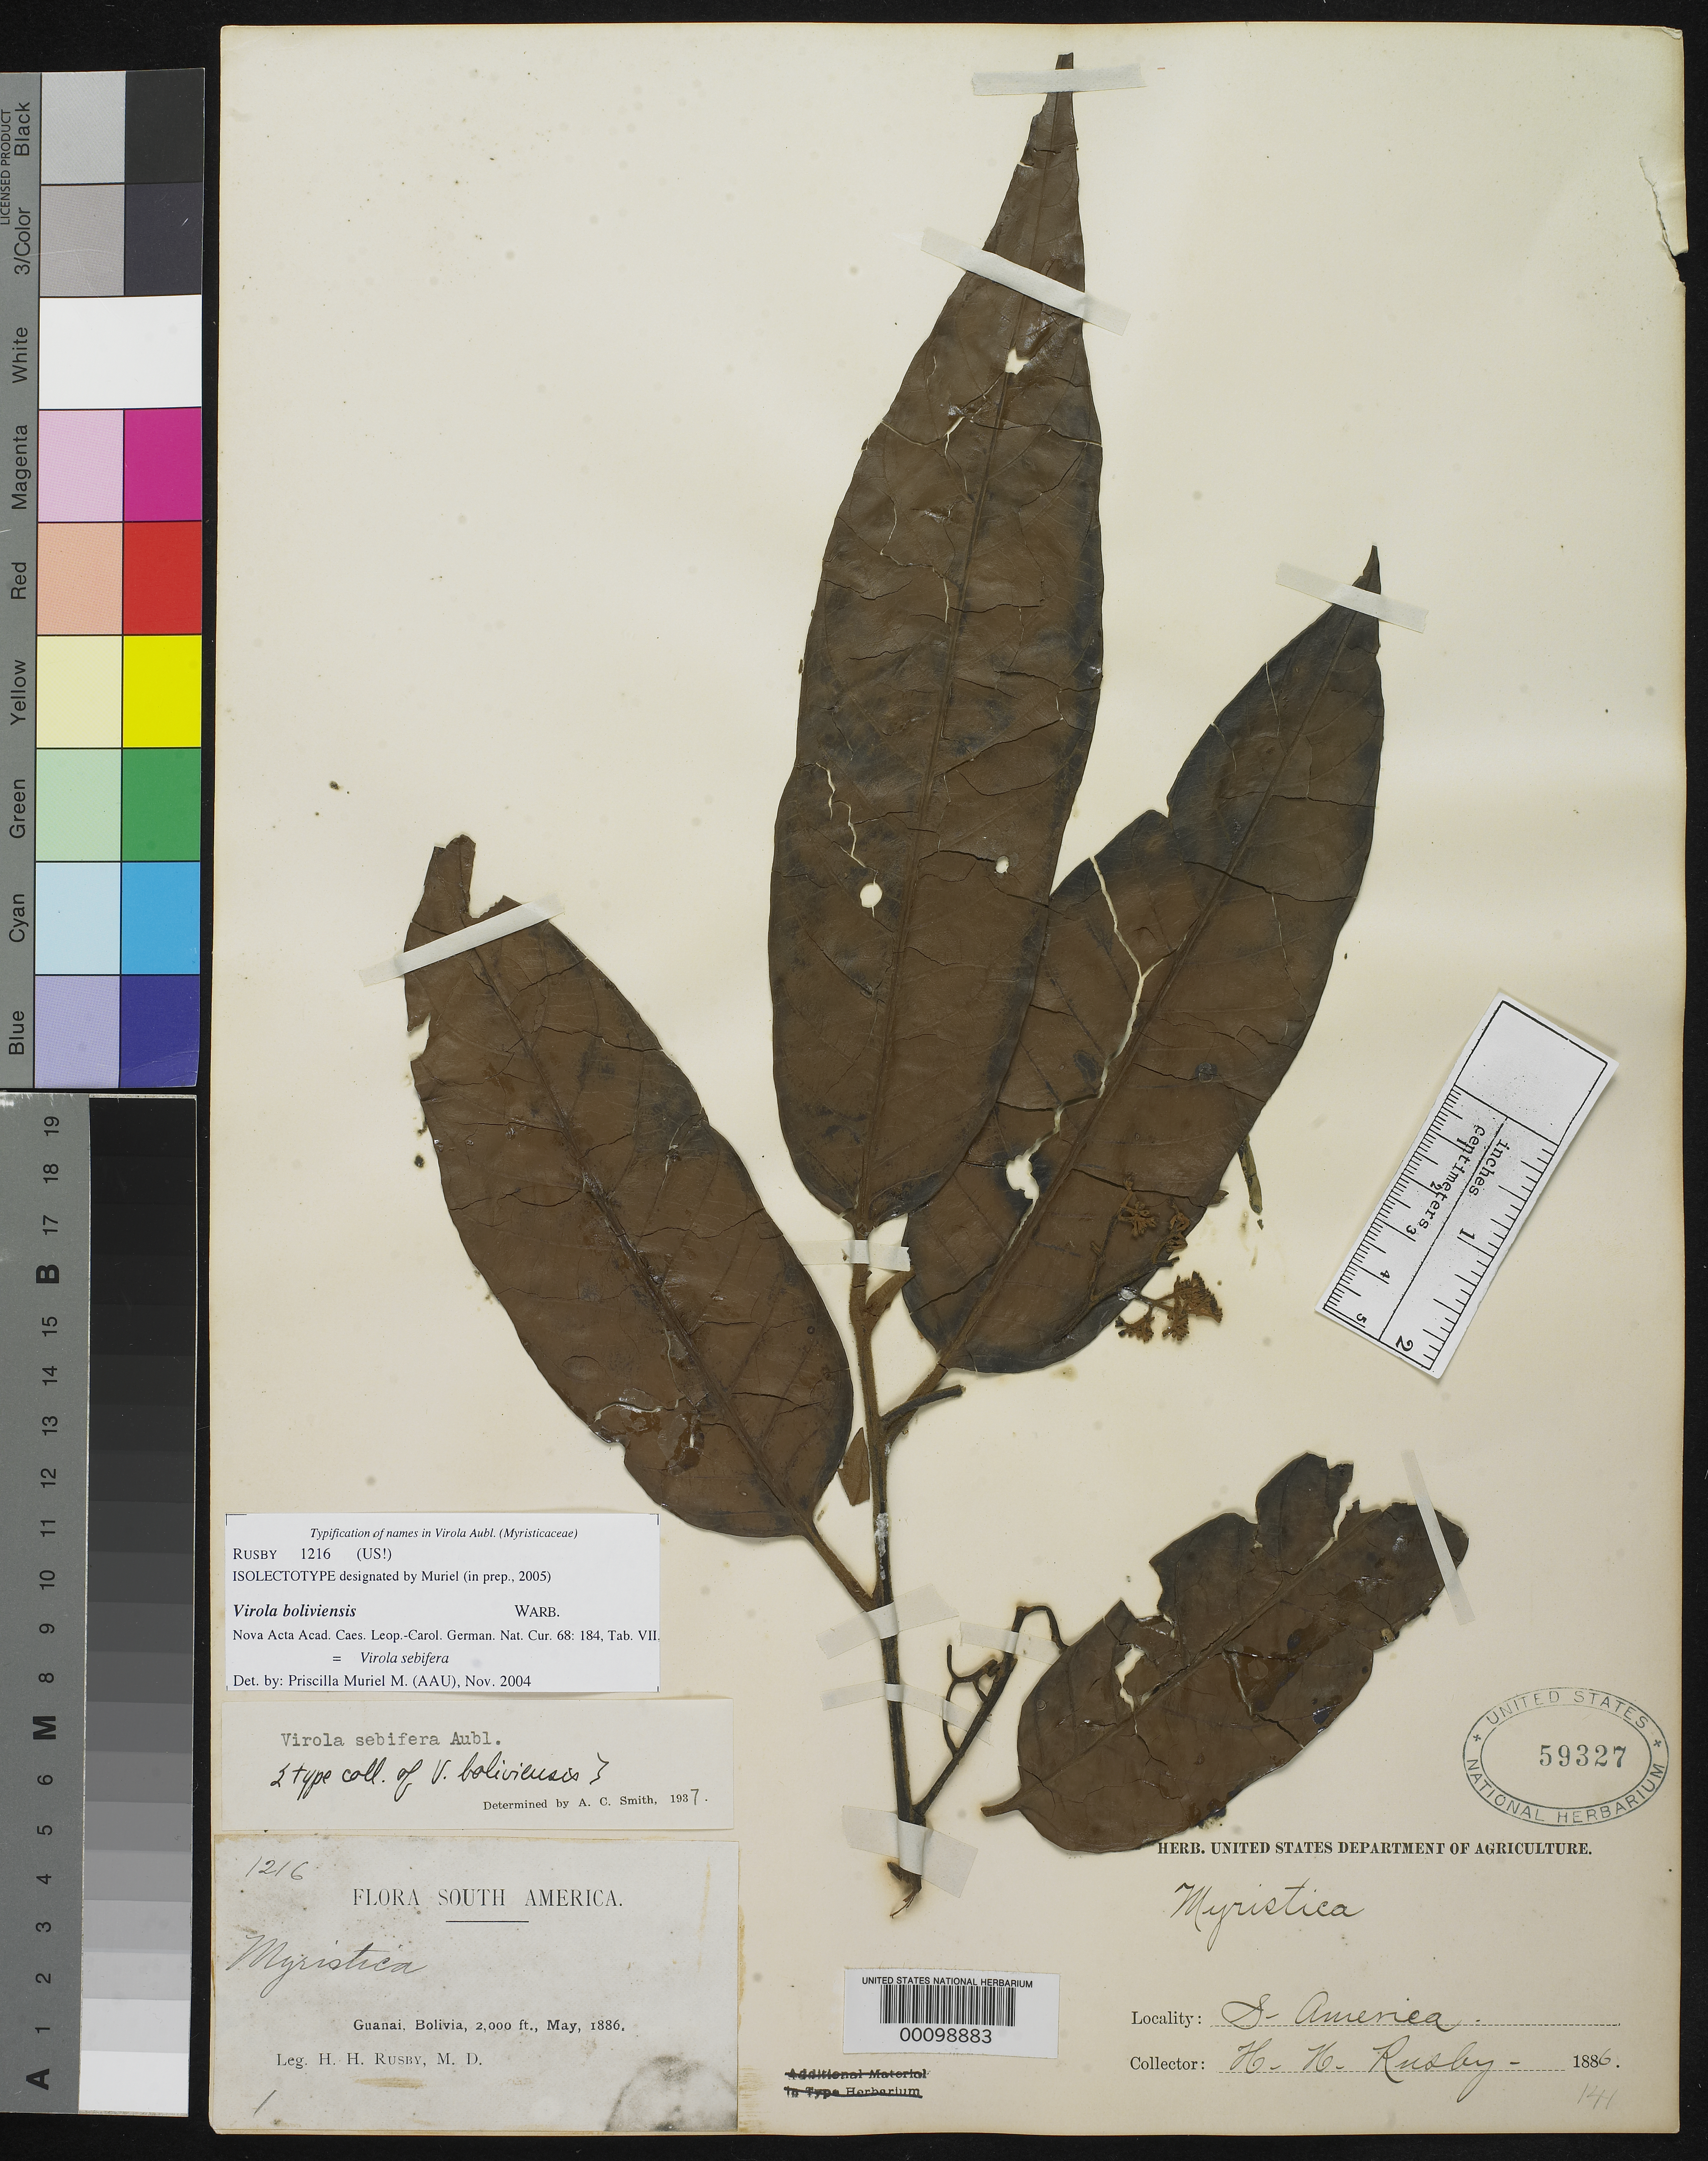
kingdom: Plantae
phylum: Tracheophyta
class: Magnoliopsida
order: Magnoliales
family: Myristicaceae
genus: Virola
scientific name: Virola boliviensis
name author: Warb.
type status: Isosyntype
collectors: H. H. Rusby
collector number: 1216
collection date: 1886-05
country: Bolivia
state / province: La Páz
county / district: Larecaja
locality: Guanay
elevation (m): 610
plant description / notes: Annotated as "isolectotype" by P. Muriel (2004); note also that Muriel annotated (2004) 2 US sheets of Bang 1678 as "isotype".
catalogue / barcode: US 59327